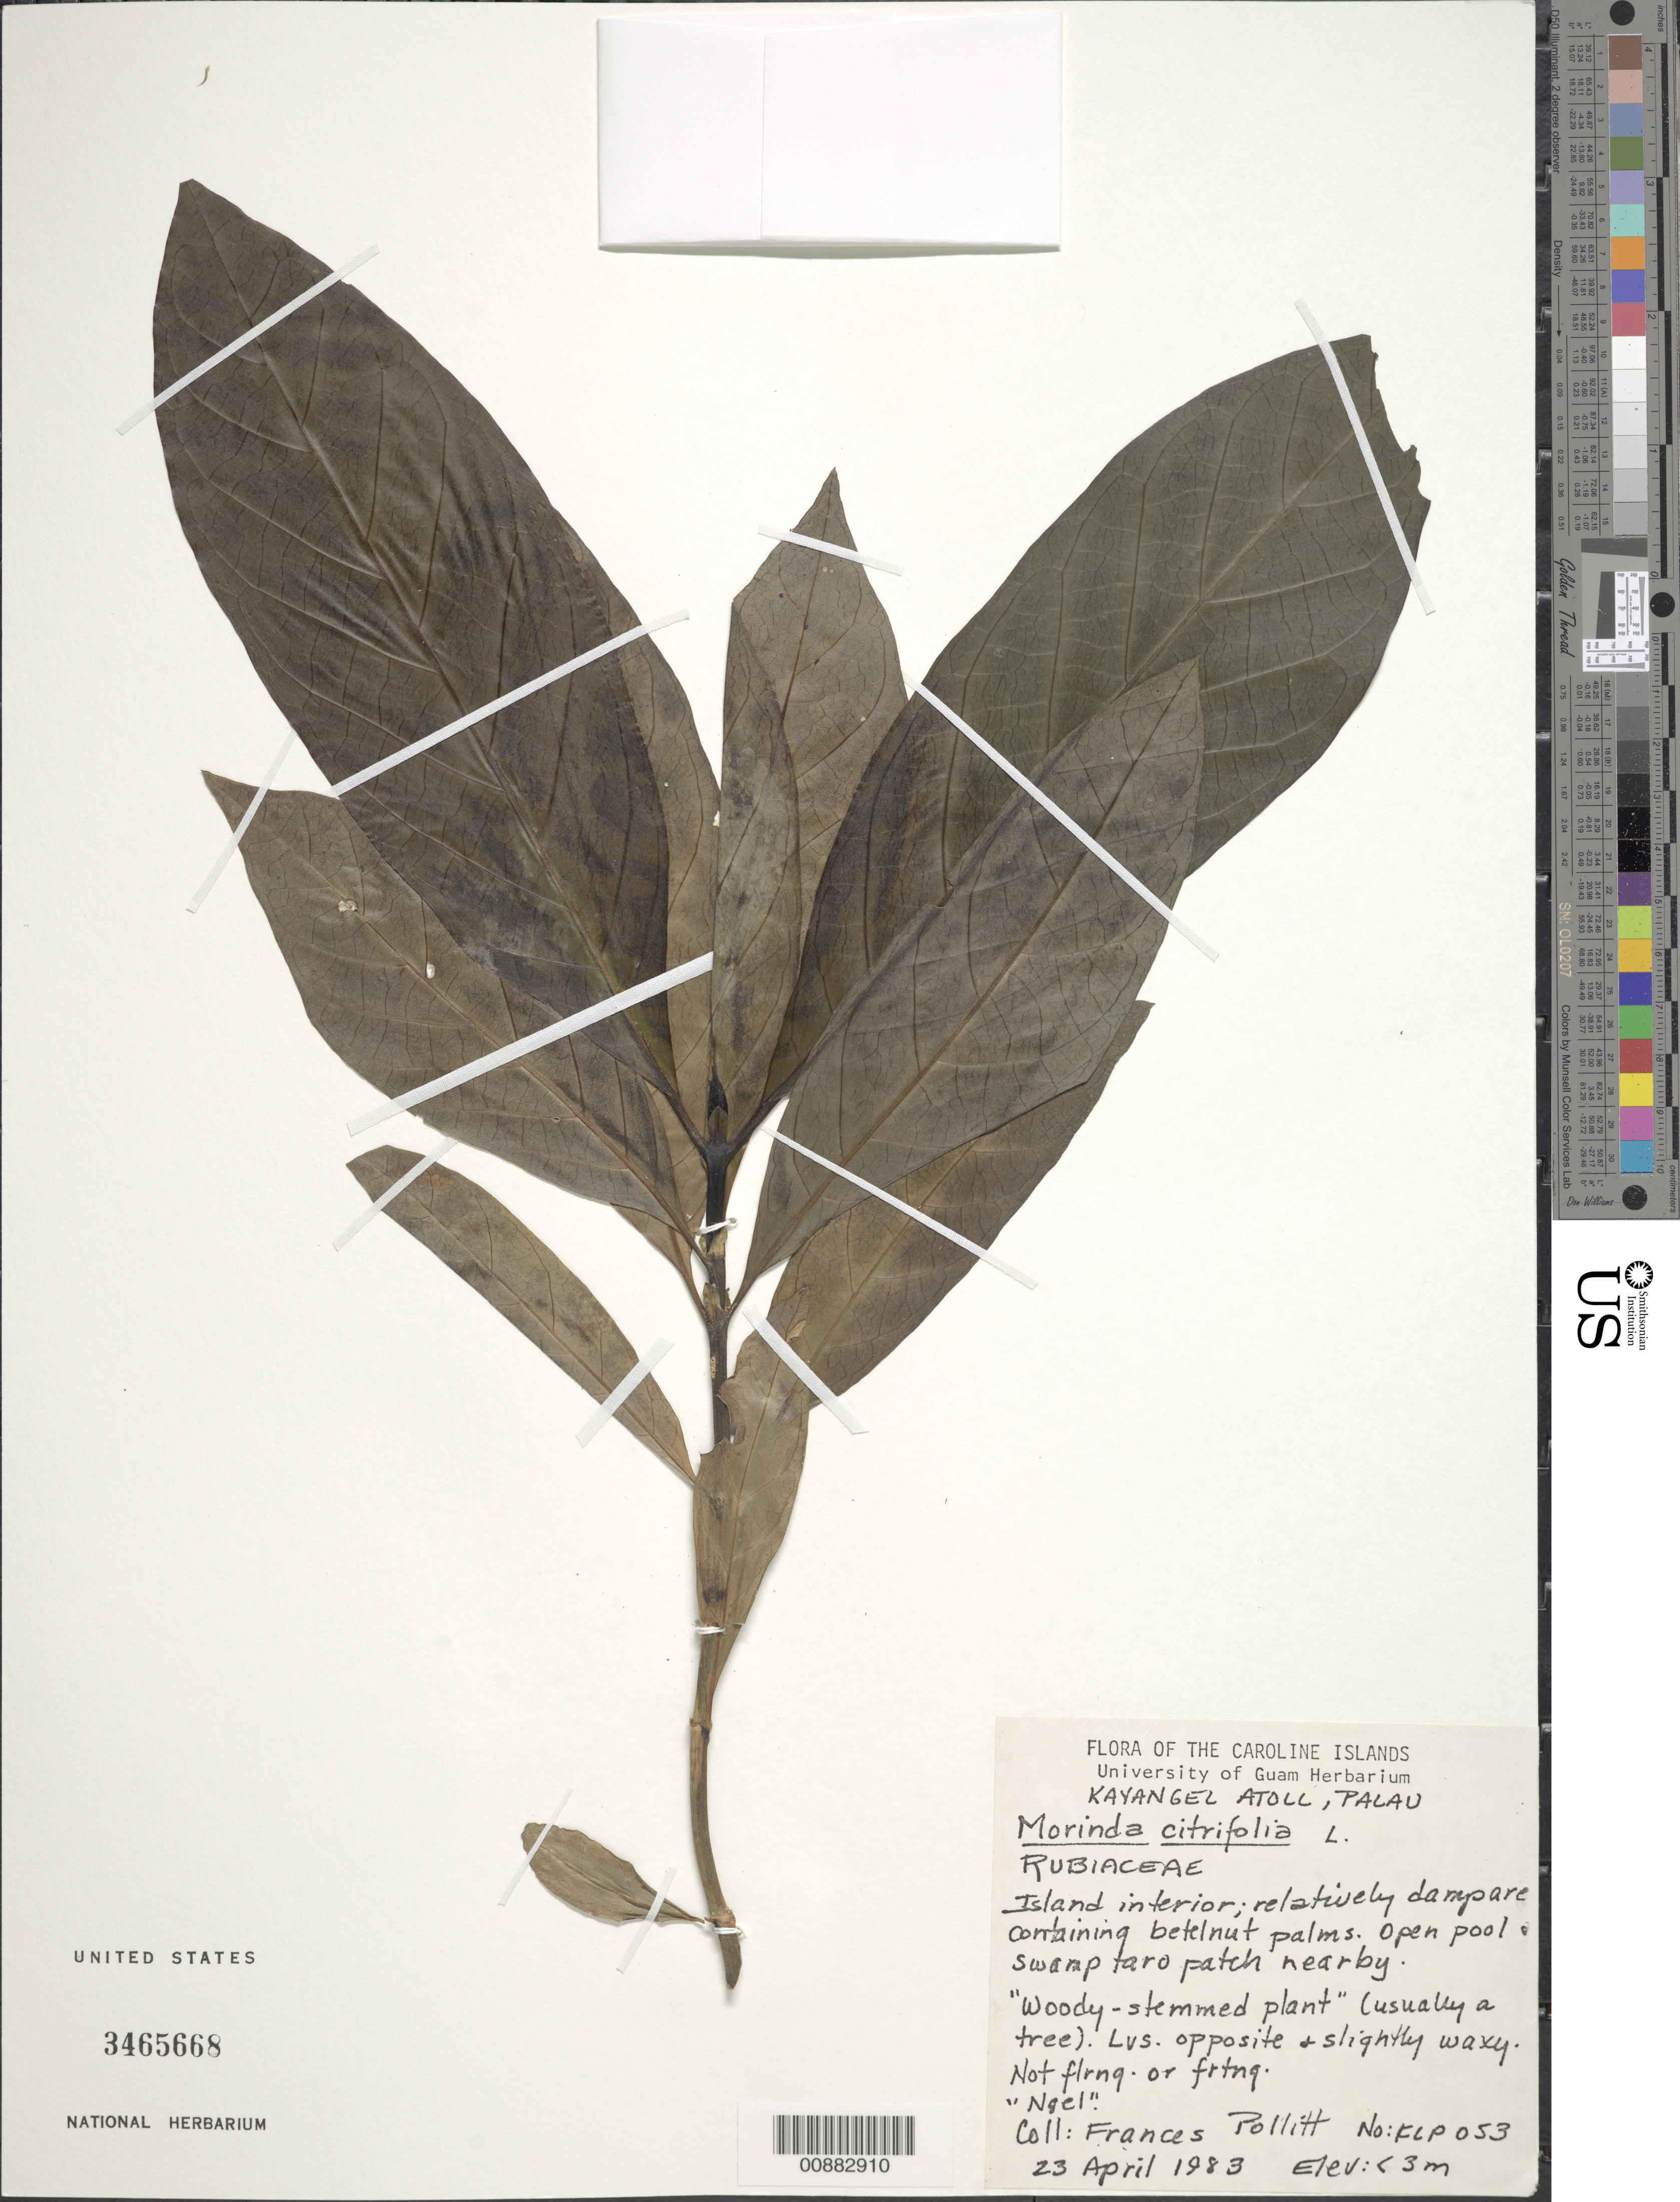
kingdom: Plantae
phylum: Tracheophyta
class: Magnoliopsida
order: Gentianales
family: Rubiaceae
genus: Morinda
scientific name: Morinda citrifolia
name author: L.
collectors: F. Pollitt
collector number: FLP 053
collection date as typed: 23 Apr 1983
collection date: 1983-04-23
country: Palau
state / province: Kayangel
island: Ngcheangel [Kayangel] Atoll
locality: Island interior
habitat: Relatively damp area containing betelnut palms; open pool and swamp taro patch nearby.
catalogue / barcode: US 3465668